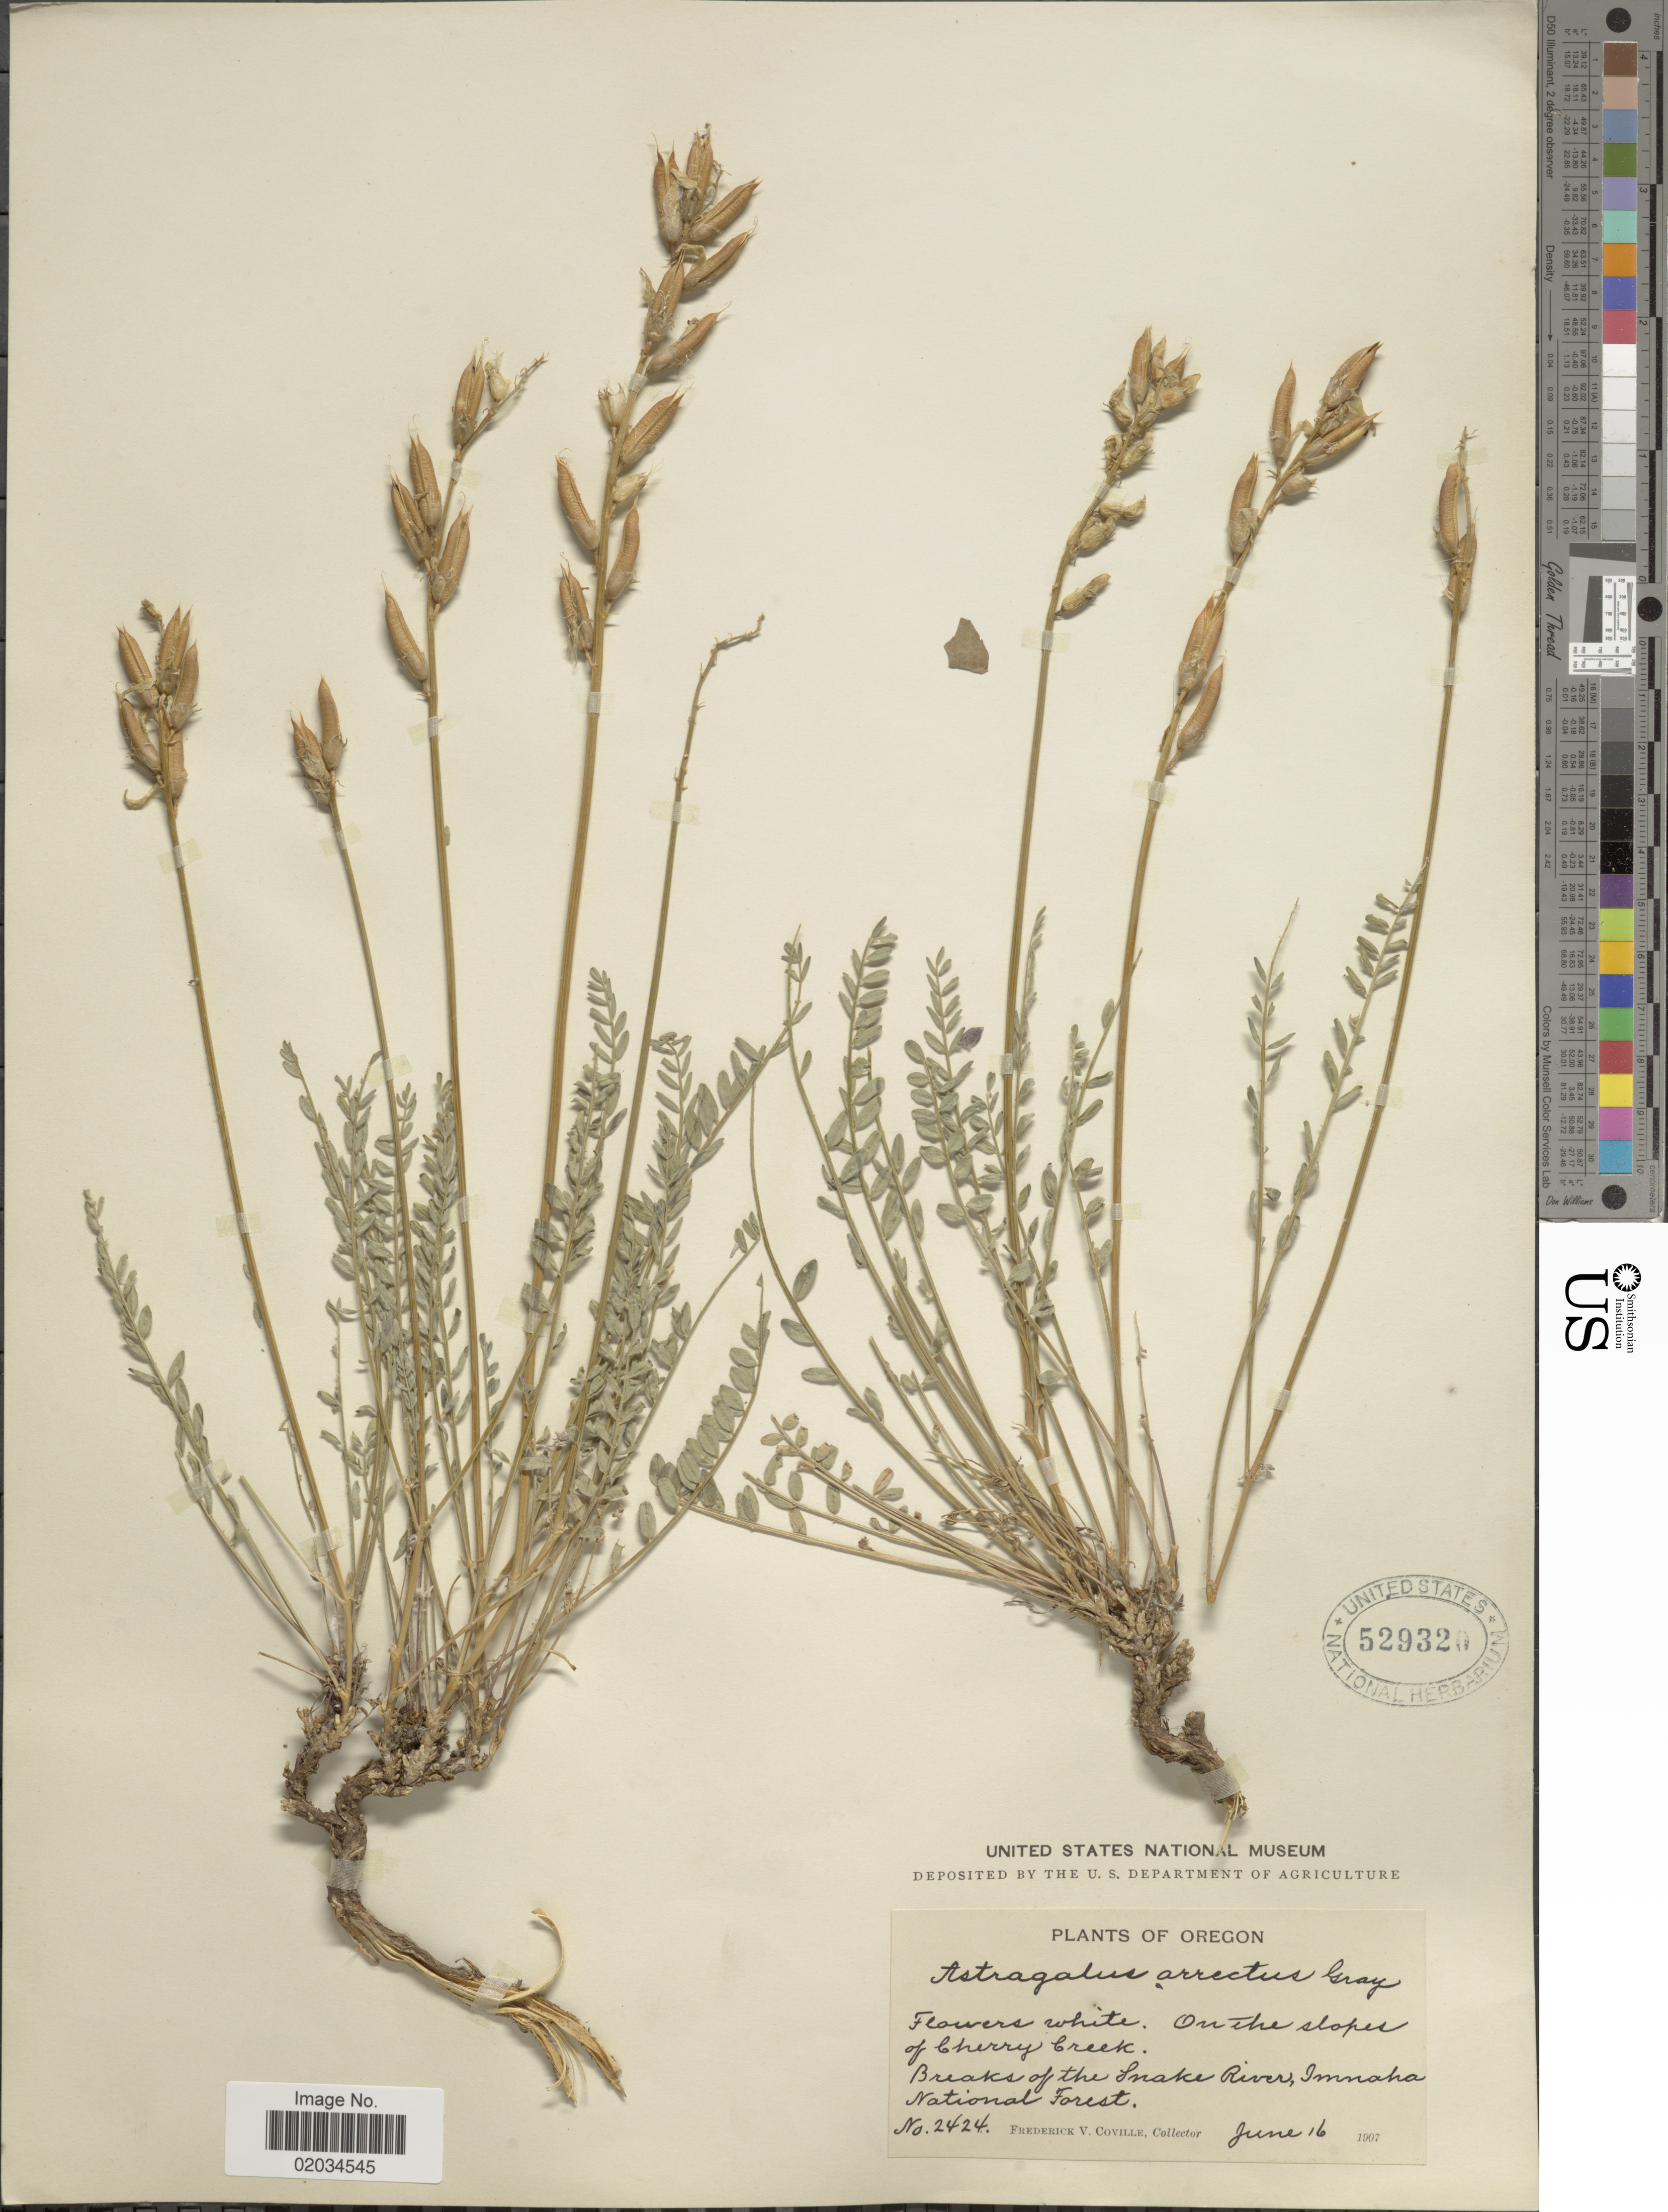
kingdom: Plantae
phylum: Tracheophyta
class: Magnoliopsida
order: Fabales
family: Fabaceae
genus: Astragalus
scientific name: Astragalus sheldonii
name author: (Rydb.) Barneby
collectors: F. V. Coville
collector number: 2424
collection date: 1907-06-16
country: United States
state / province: Oregon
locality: Breaks of the Snake Rivers, Imnaha National Forest, on the slope of Cherry Creek.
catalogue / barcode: US 529320